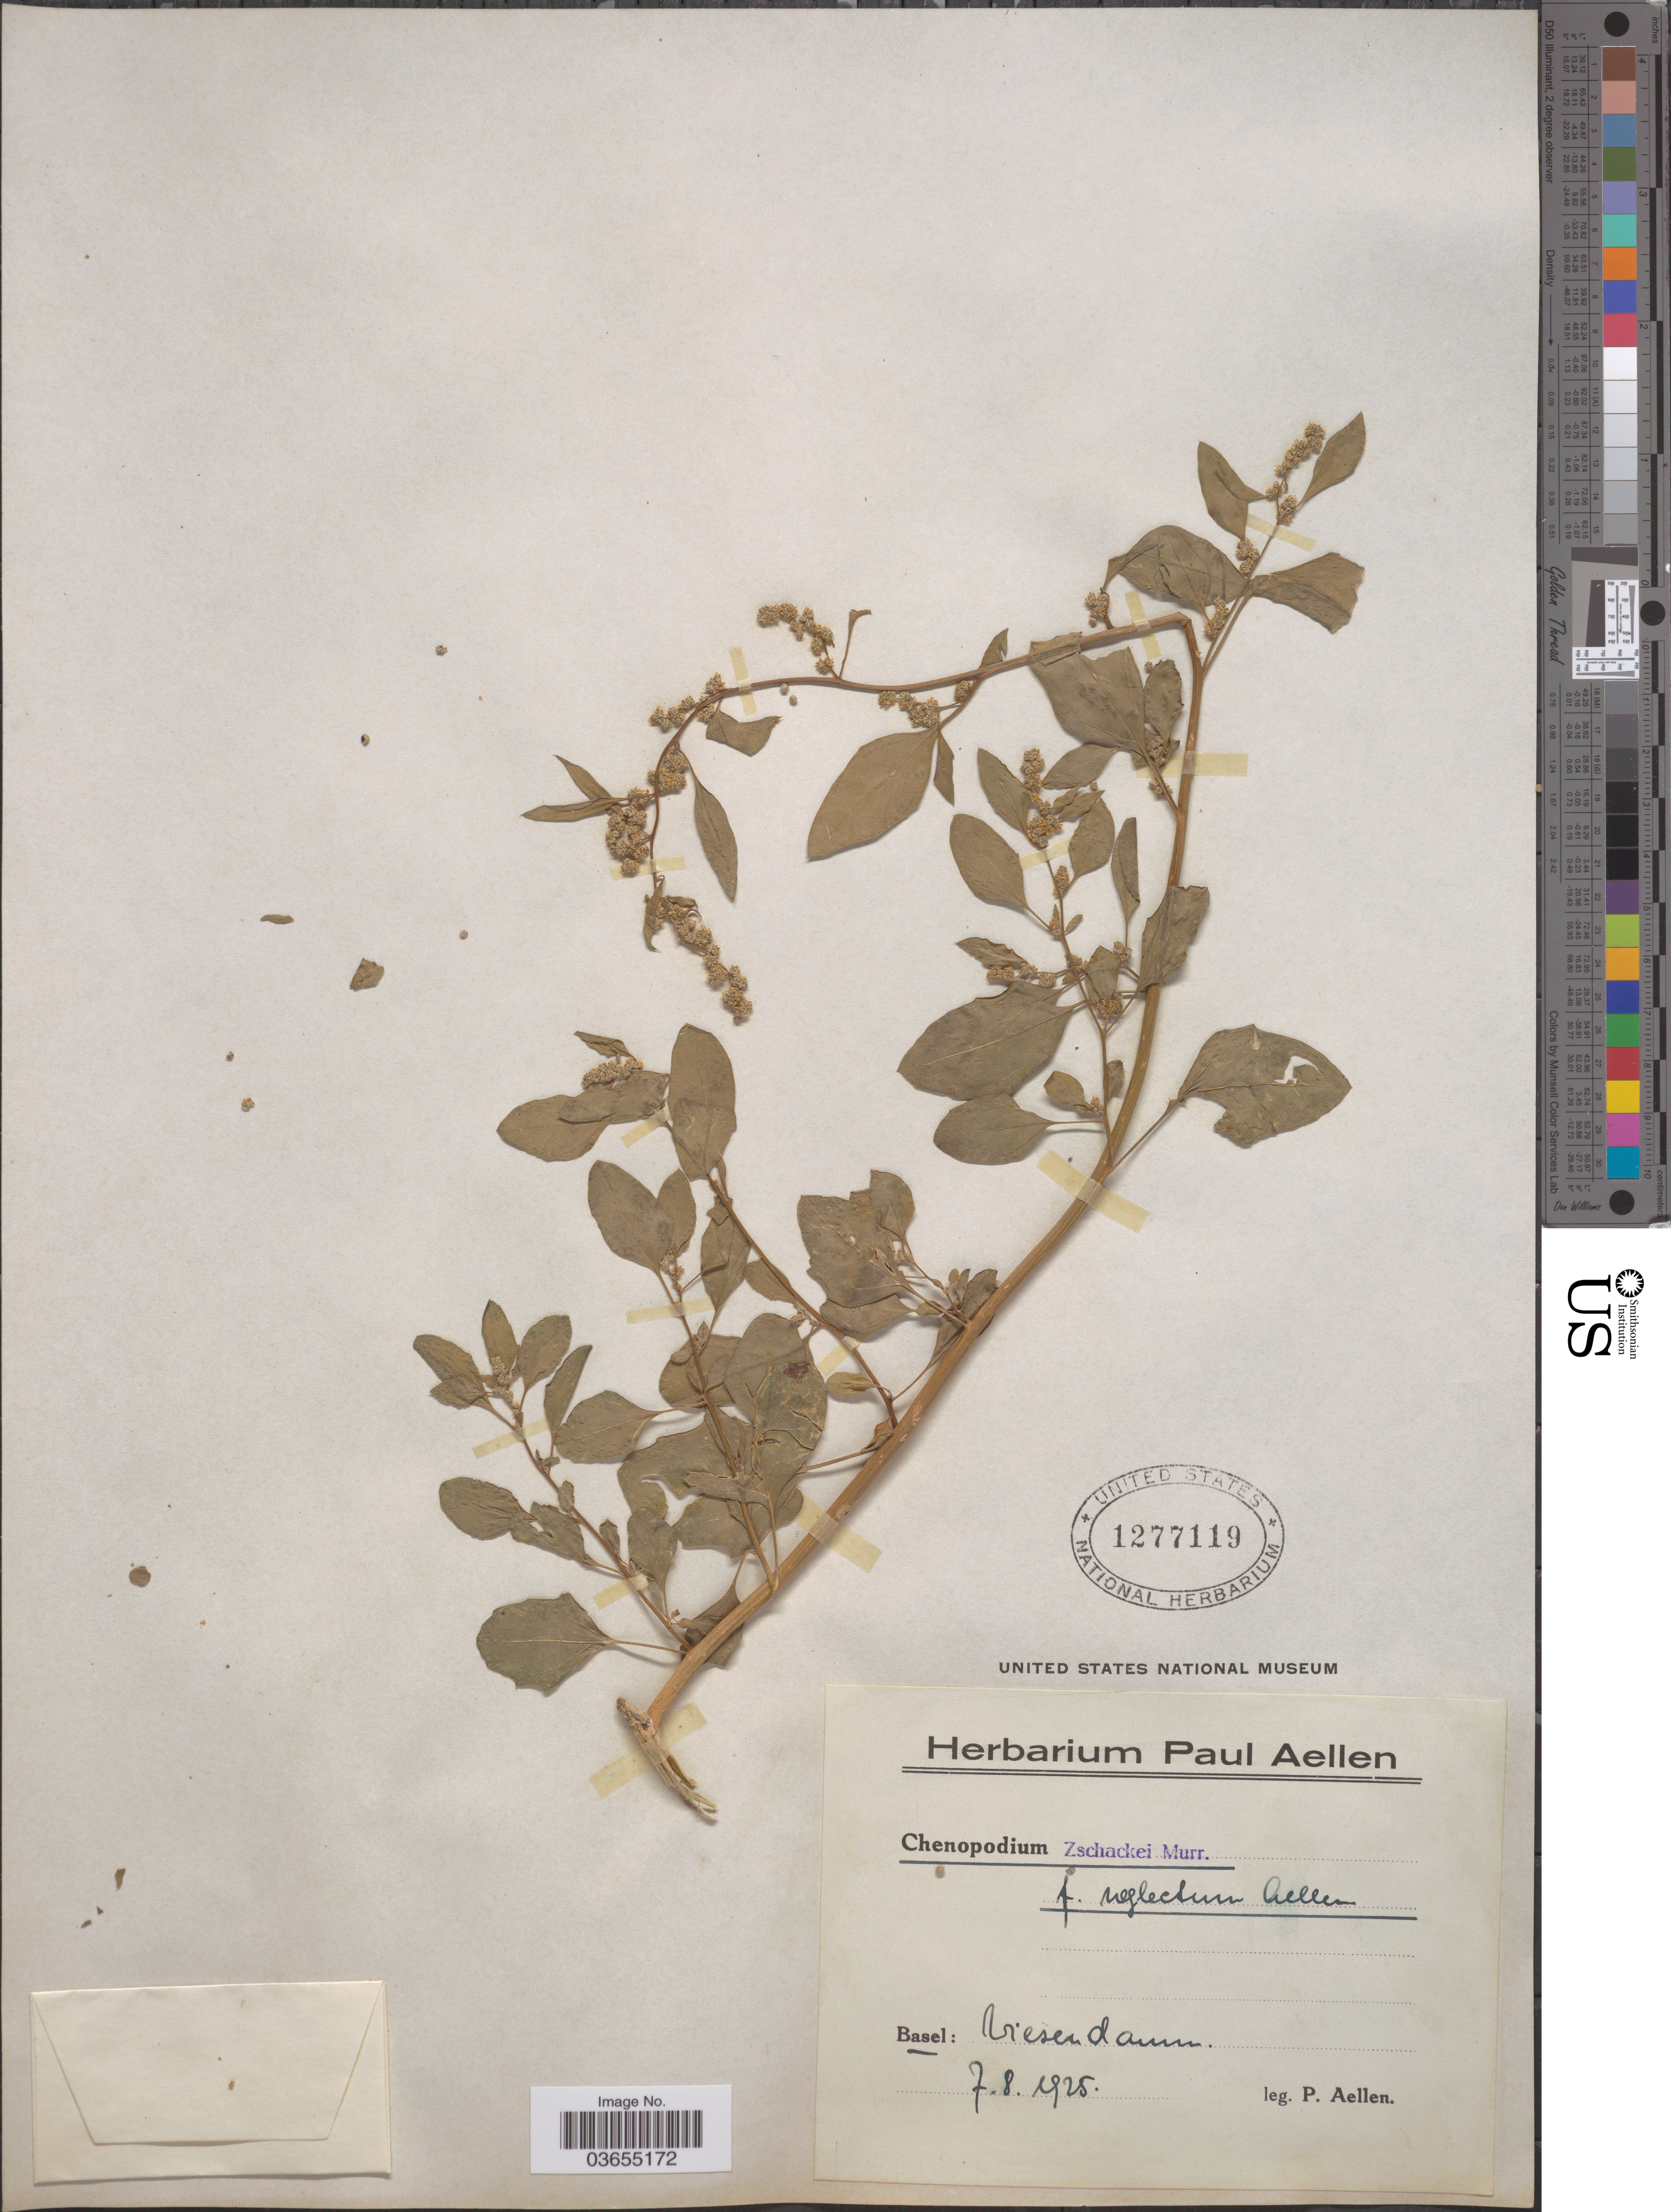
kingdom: Plantae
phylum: Tracheophyta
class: Magnoliopsida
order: Caryophyllales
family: Amaranthaceae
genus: Chenopodium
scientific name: Chenopodium zschackei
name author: Murr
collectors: P. Aellen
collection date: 1925-08-07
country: Switzerland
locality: Basel: Wiesendamm.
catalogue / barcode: US 1277119